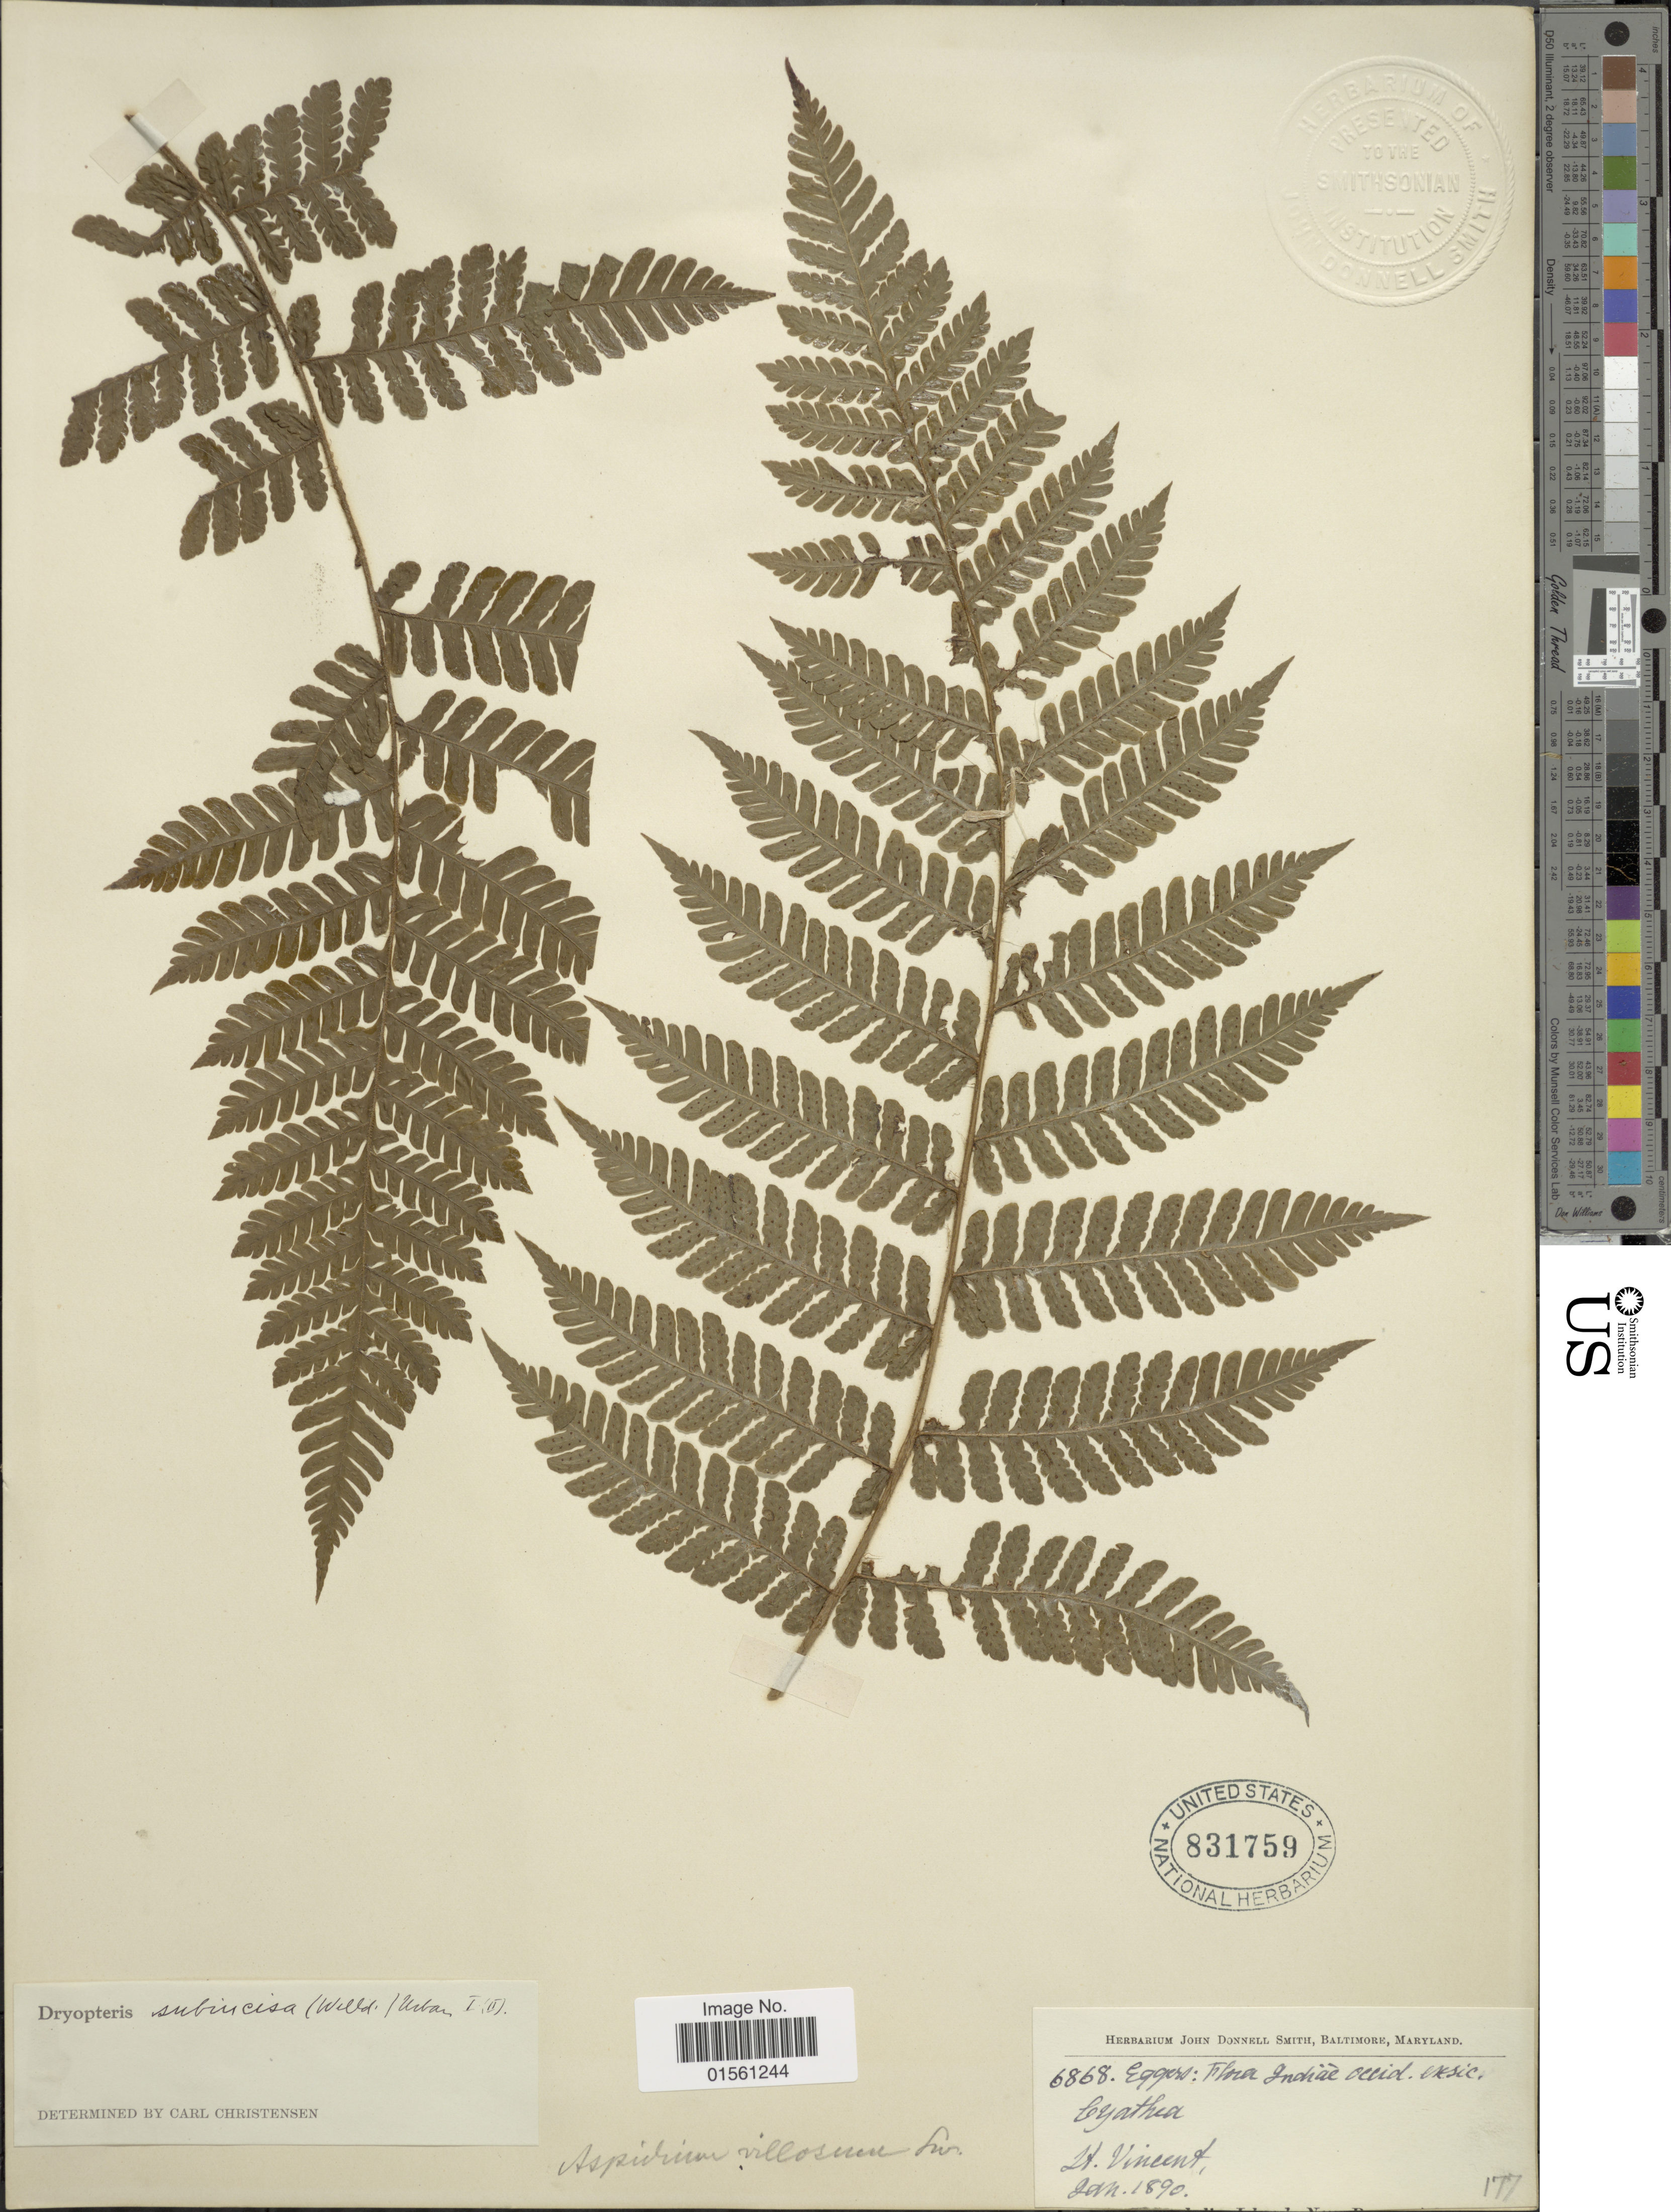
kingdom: Plantae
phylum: Tracheophyta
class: Polypodiopsida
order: Polypodiales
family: Dryopteridaceae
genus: Megalastrum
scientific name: Megalastrum subincisum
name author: (Willd.) A.R. Sm. & R.C. Moran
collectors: -. Eggers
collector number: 6868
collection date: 1890-01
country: St. Vincent - Grenadines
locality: Indiae Occid. exsic., St. Vincent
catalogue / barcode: US 831759